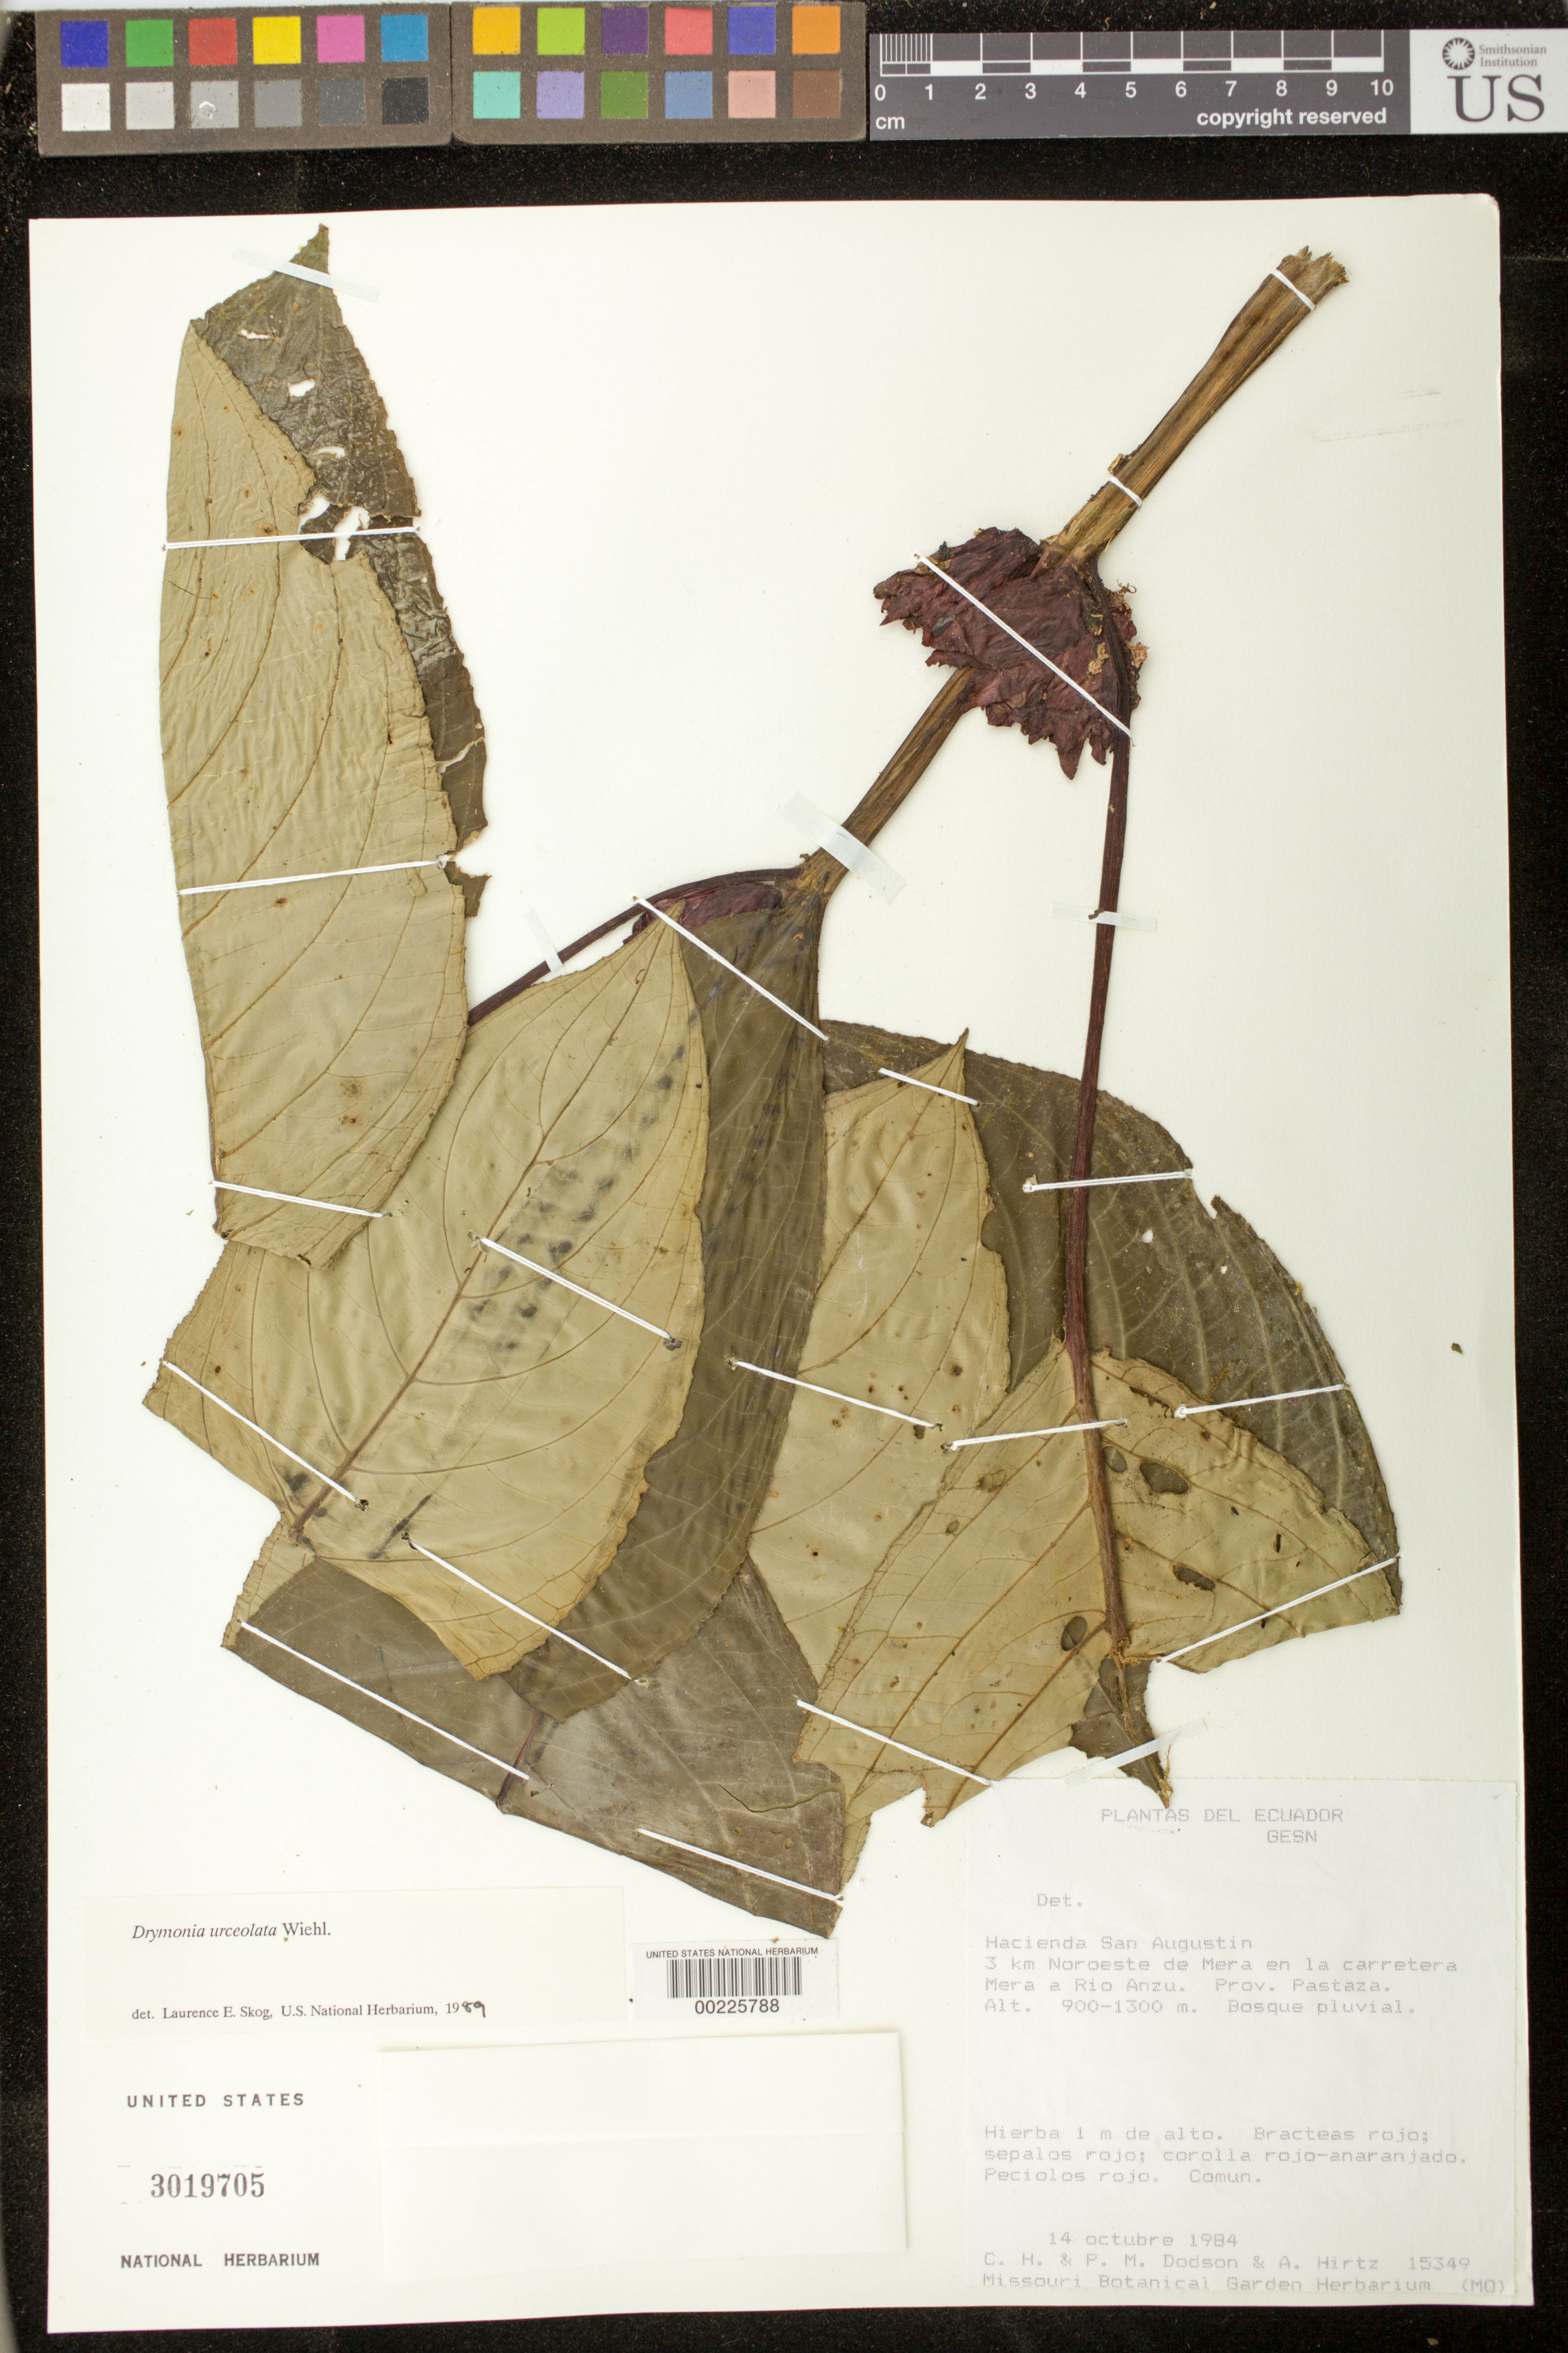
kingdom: Plantae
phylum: Tracheophyta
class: Magnoliopsida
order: Lamiales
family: Gesneriaceae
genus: Drymonia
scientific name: Drymonia urceolata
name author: Wiehler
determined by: Clark, J. L., (SEL), The Marie Selby Botanical Garden (UNITED STATES)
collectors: C. H. Dodson & A. Hirtz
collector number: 15349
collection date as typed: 14 Oct 1984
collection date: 1984-10-14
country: Ecuador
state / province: Pastaza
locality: Hacienda San Augustin, 3 km NW of Mera on the Mera highway to Rio Anzu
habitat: Rain forest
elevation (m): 900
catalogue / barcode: US 3019705